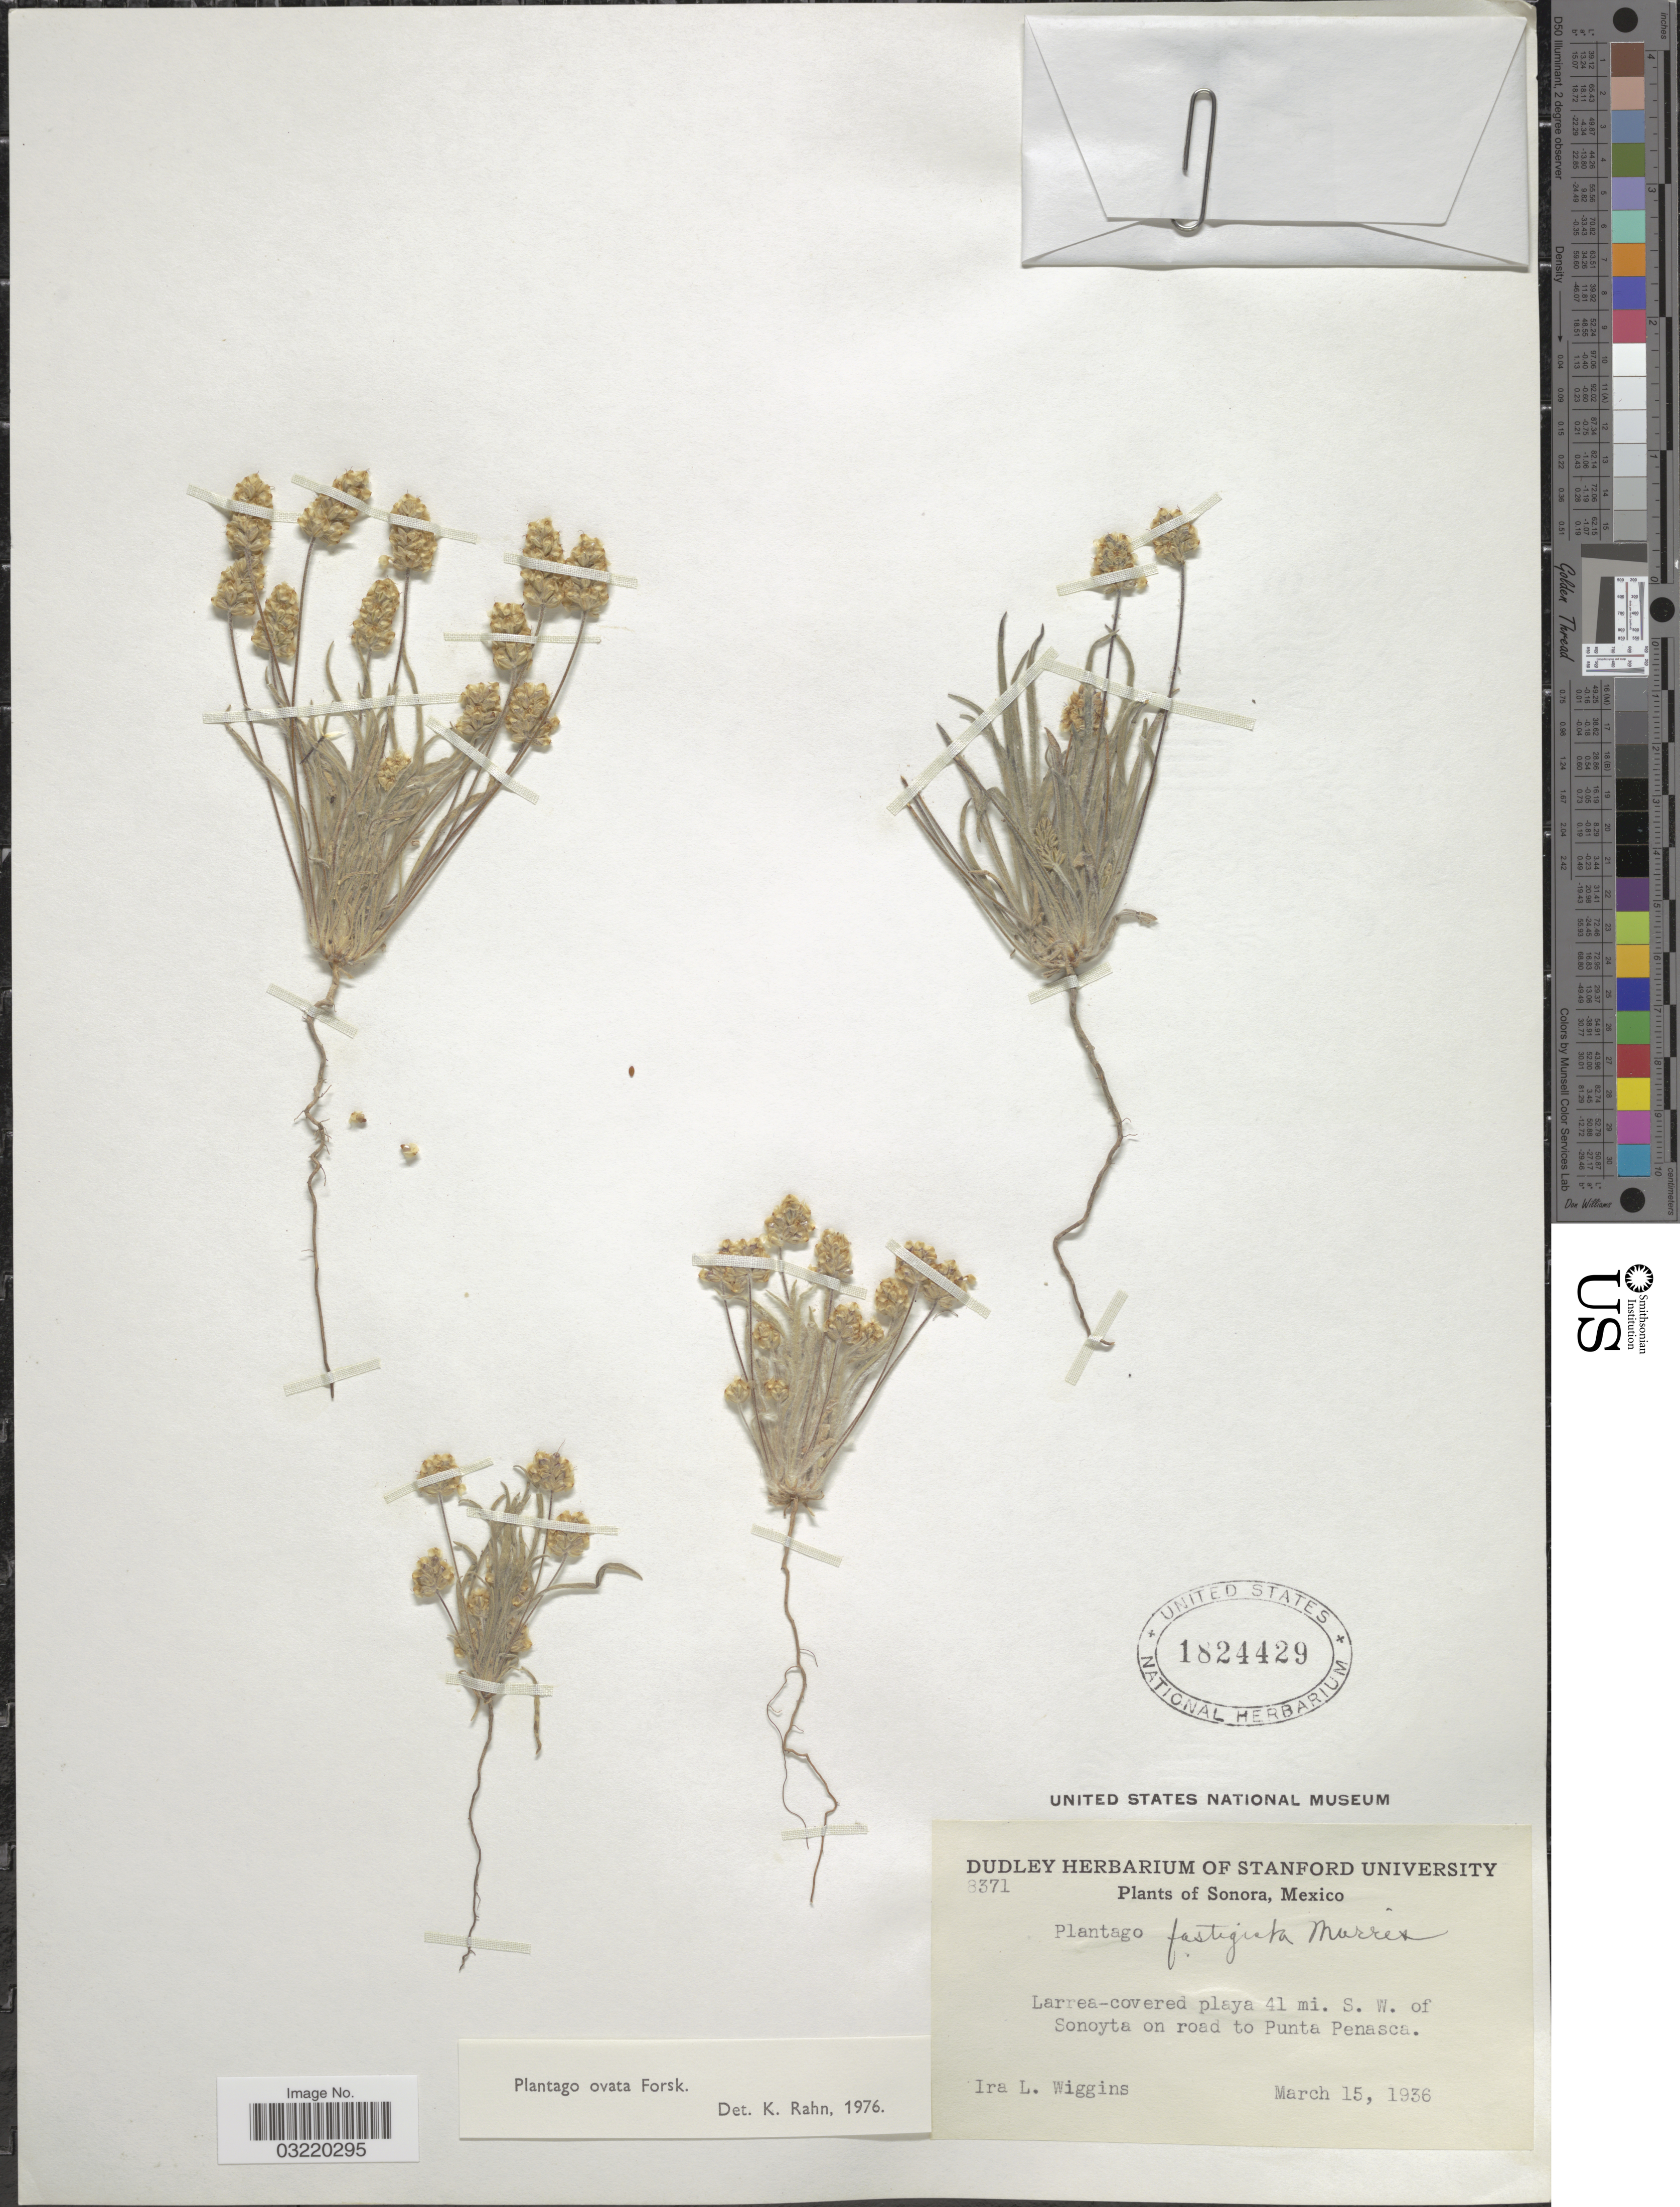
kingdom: Plantae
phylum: Tracheophyta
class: Magnoliopsida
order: Lamiales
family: Plantaginaceae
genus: Plantago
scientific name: Plantago ovata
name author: Forssk.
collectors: I. L. Wiggins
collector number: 8371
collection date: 1936-03-15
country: Mexico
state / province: Sonora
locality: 41 mi. S. W. of Sonoyta on road to Punta Penasca.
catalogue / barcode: US 1824429